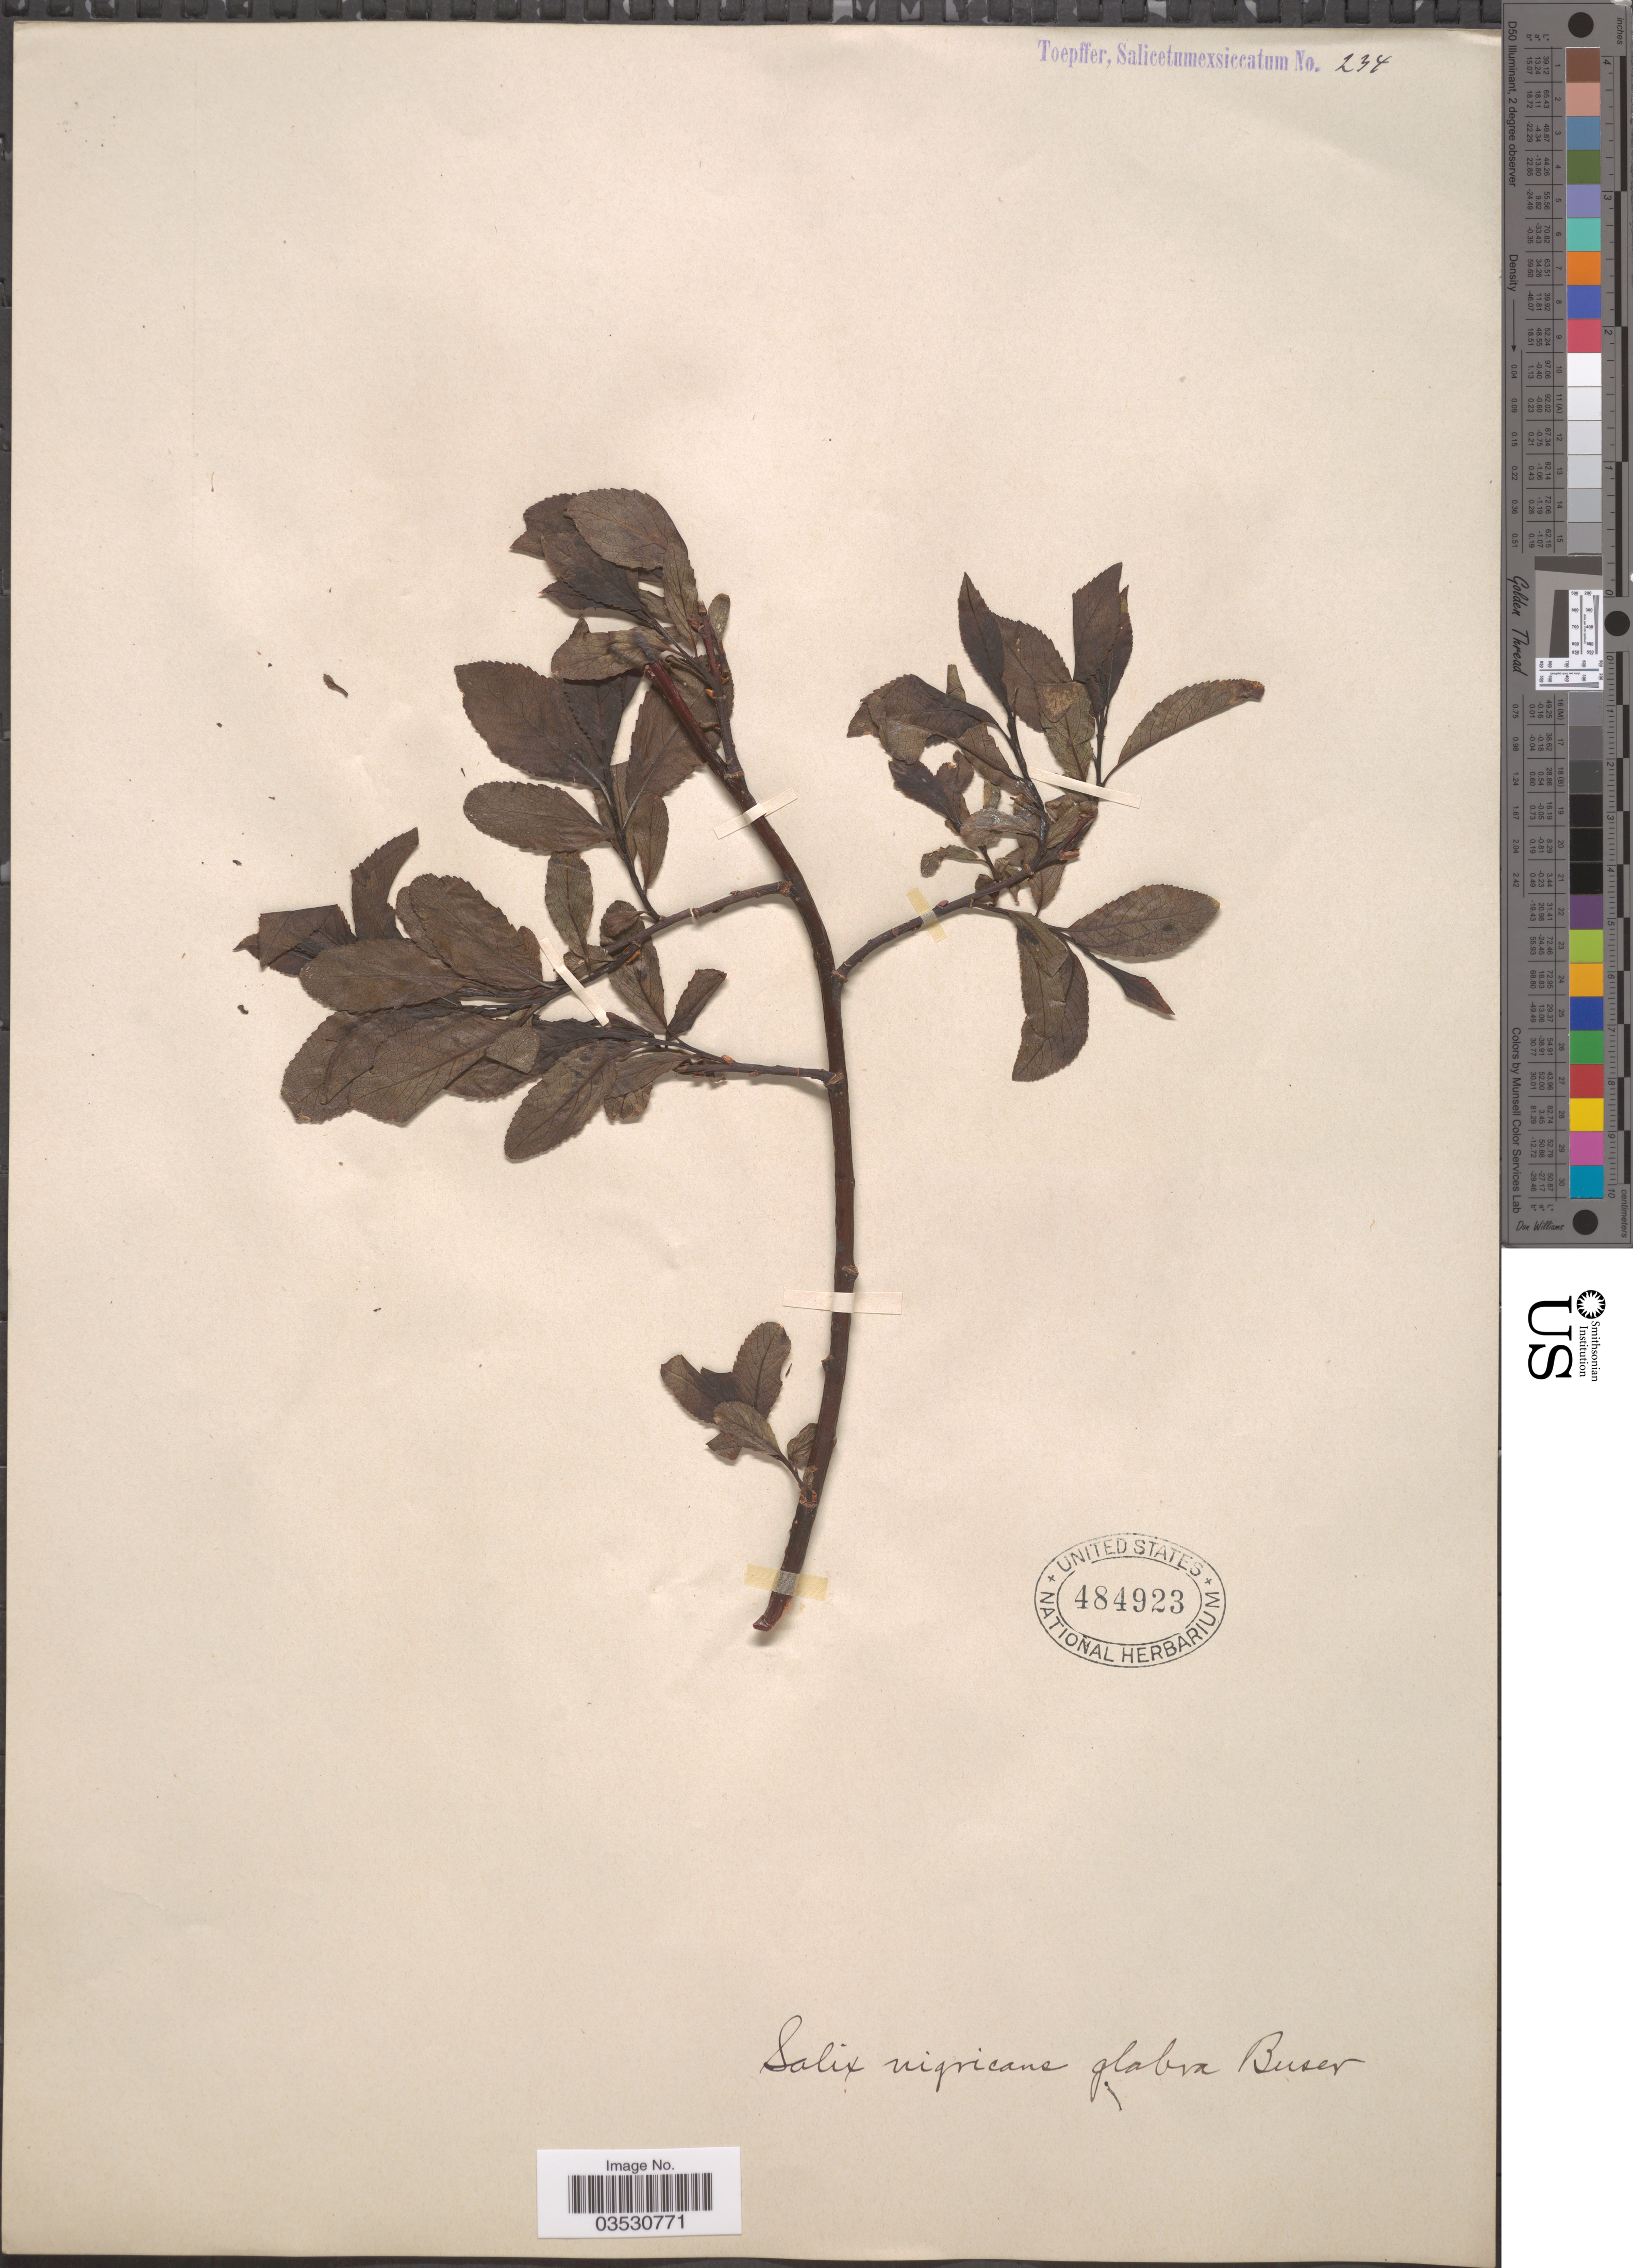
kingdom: Plantae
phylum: Tracheophyta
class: Magnoliopsida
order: Malpighiales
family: Salicaceae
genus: Salix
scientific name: Salix nigricans var. glabra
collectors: A. Toepffer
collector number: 234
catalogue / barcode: US 484923